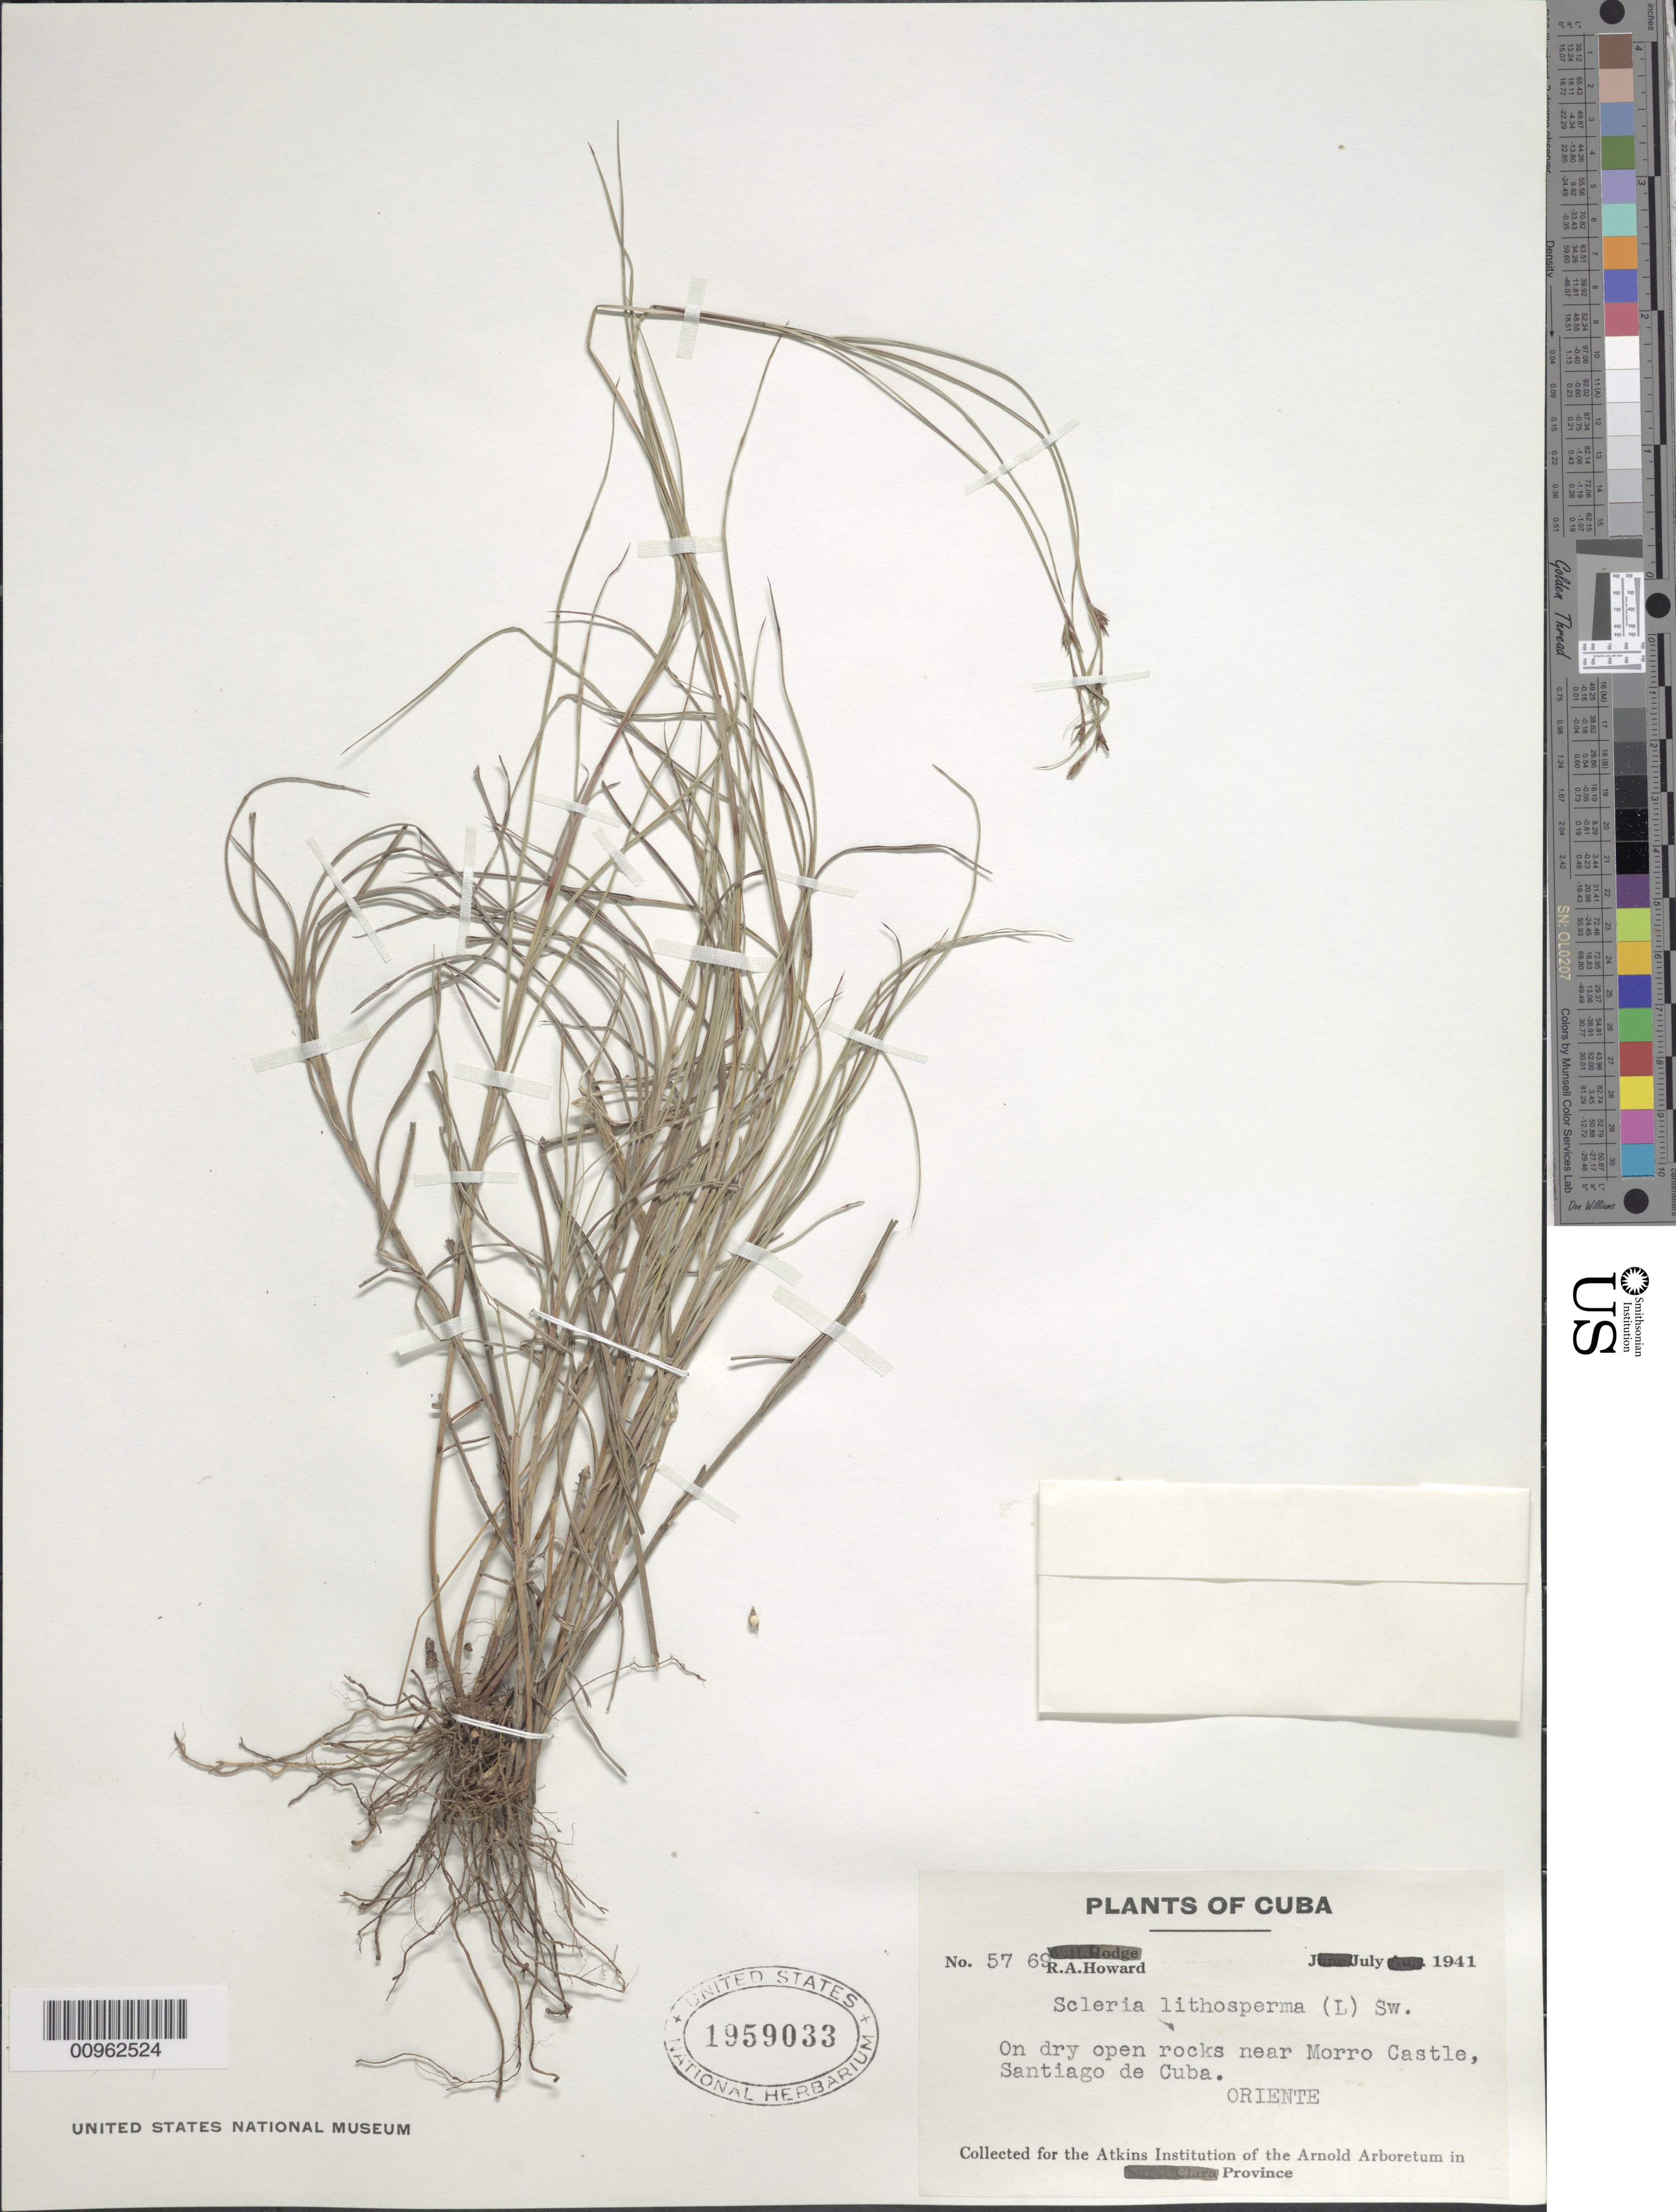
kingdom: Plantae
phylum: Tracheophyta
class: Liliopsida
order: Poales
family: Cyperaceae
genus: Scleria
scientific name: Scleria lithosperma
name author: (L.) Sw.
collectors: R. A. Howard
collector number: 5769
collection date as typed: Jul 1941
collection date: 1941-07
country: Cuba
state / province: Santiago de Cuba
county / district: Dry forest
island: Cuba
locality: Near Morro Castle, Santiago de Cuba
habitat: On dry open rocks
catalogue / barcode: US 1959033